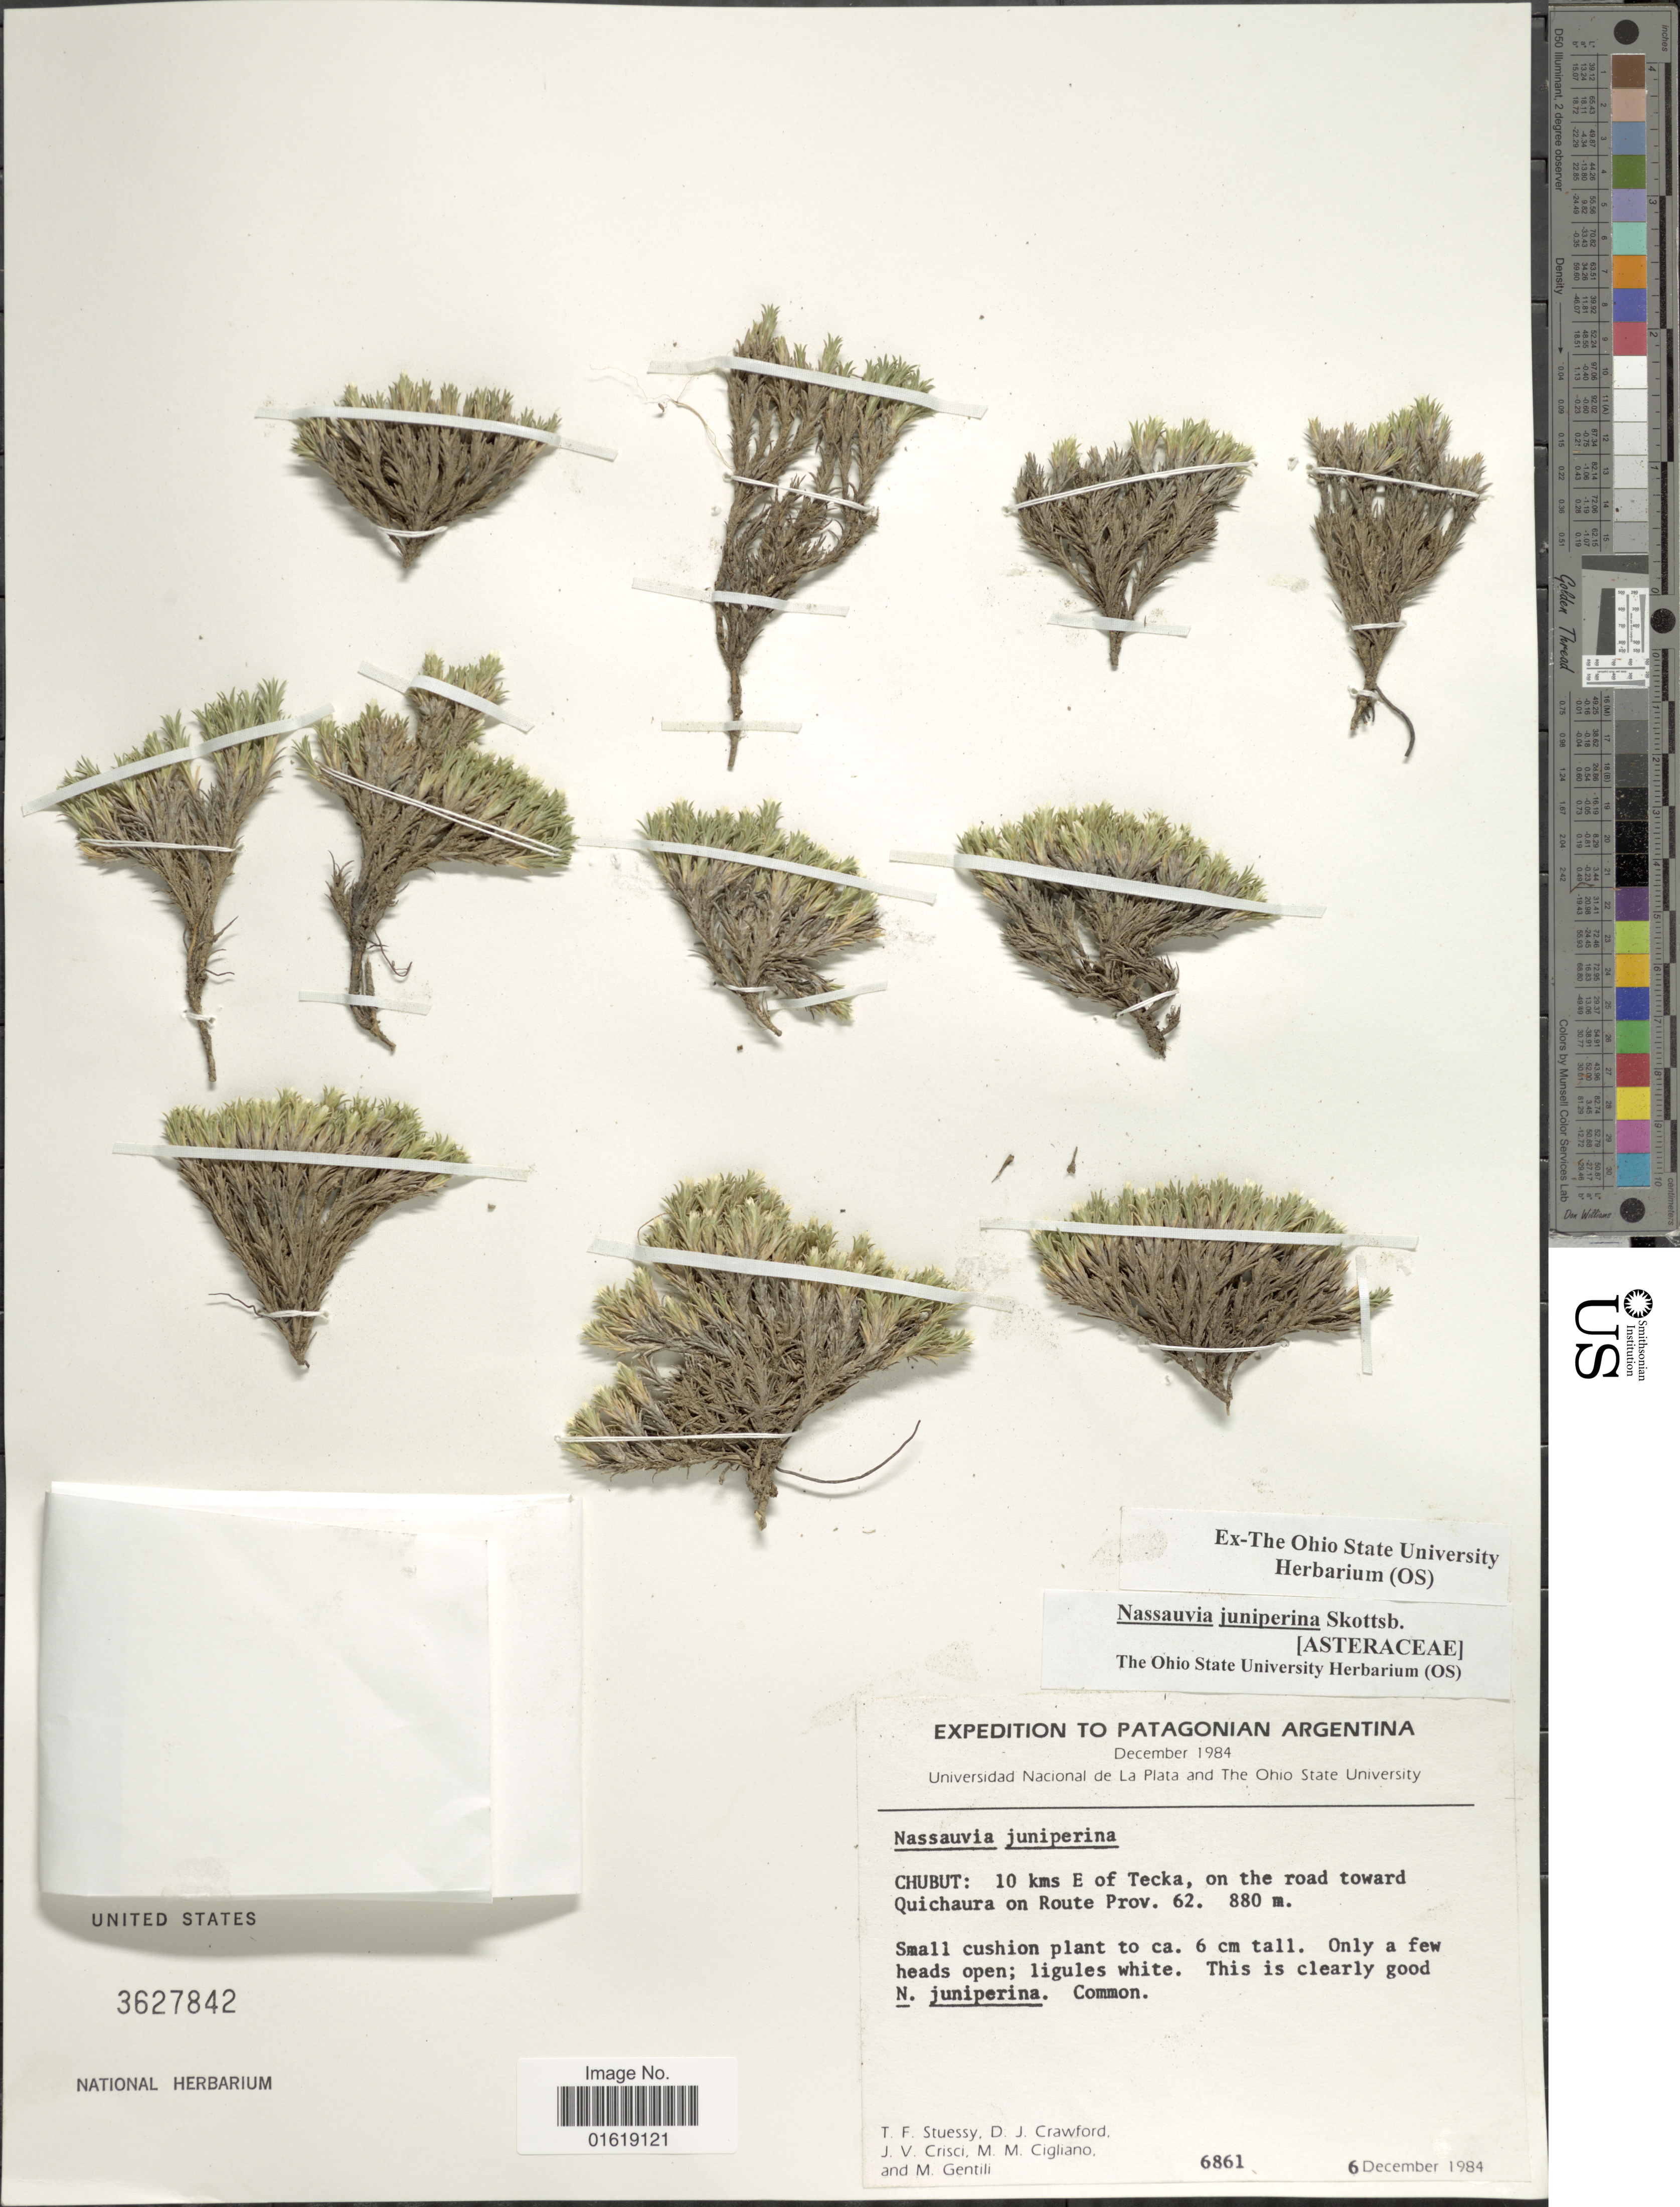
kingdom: Plantae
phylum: Tracheophyta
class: Magnoliopsida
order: Asterales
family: Asteraceae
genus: Nassauvia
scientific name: Nassauvia juniperina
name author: Skottsb.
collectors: T. Stuessy, D. Crawford, J. Crisci, M. Cigliano & M. Gentili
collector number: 6861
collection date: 1984-12-06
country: Argentina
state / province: Chubut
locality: Chubut: 10 kms E of Tecka, on the road toward Quichaura on Route Prov. 62.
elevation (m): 880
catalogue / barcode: US 3627842